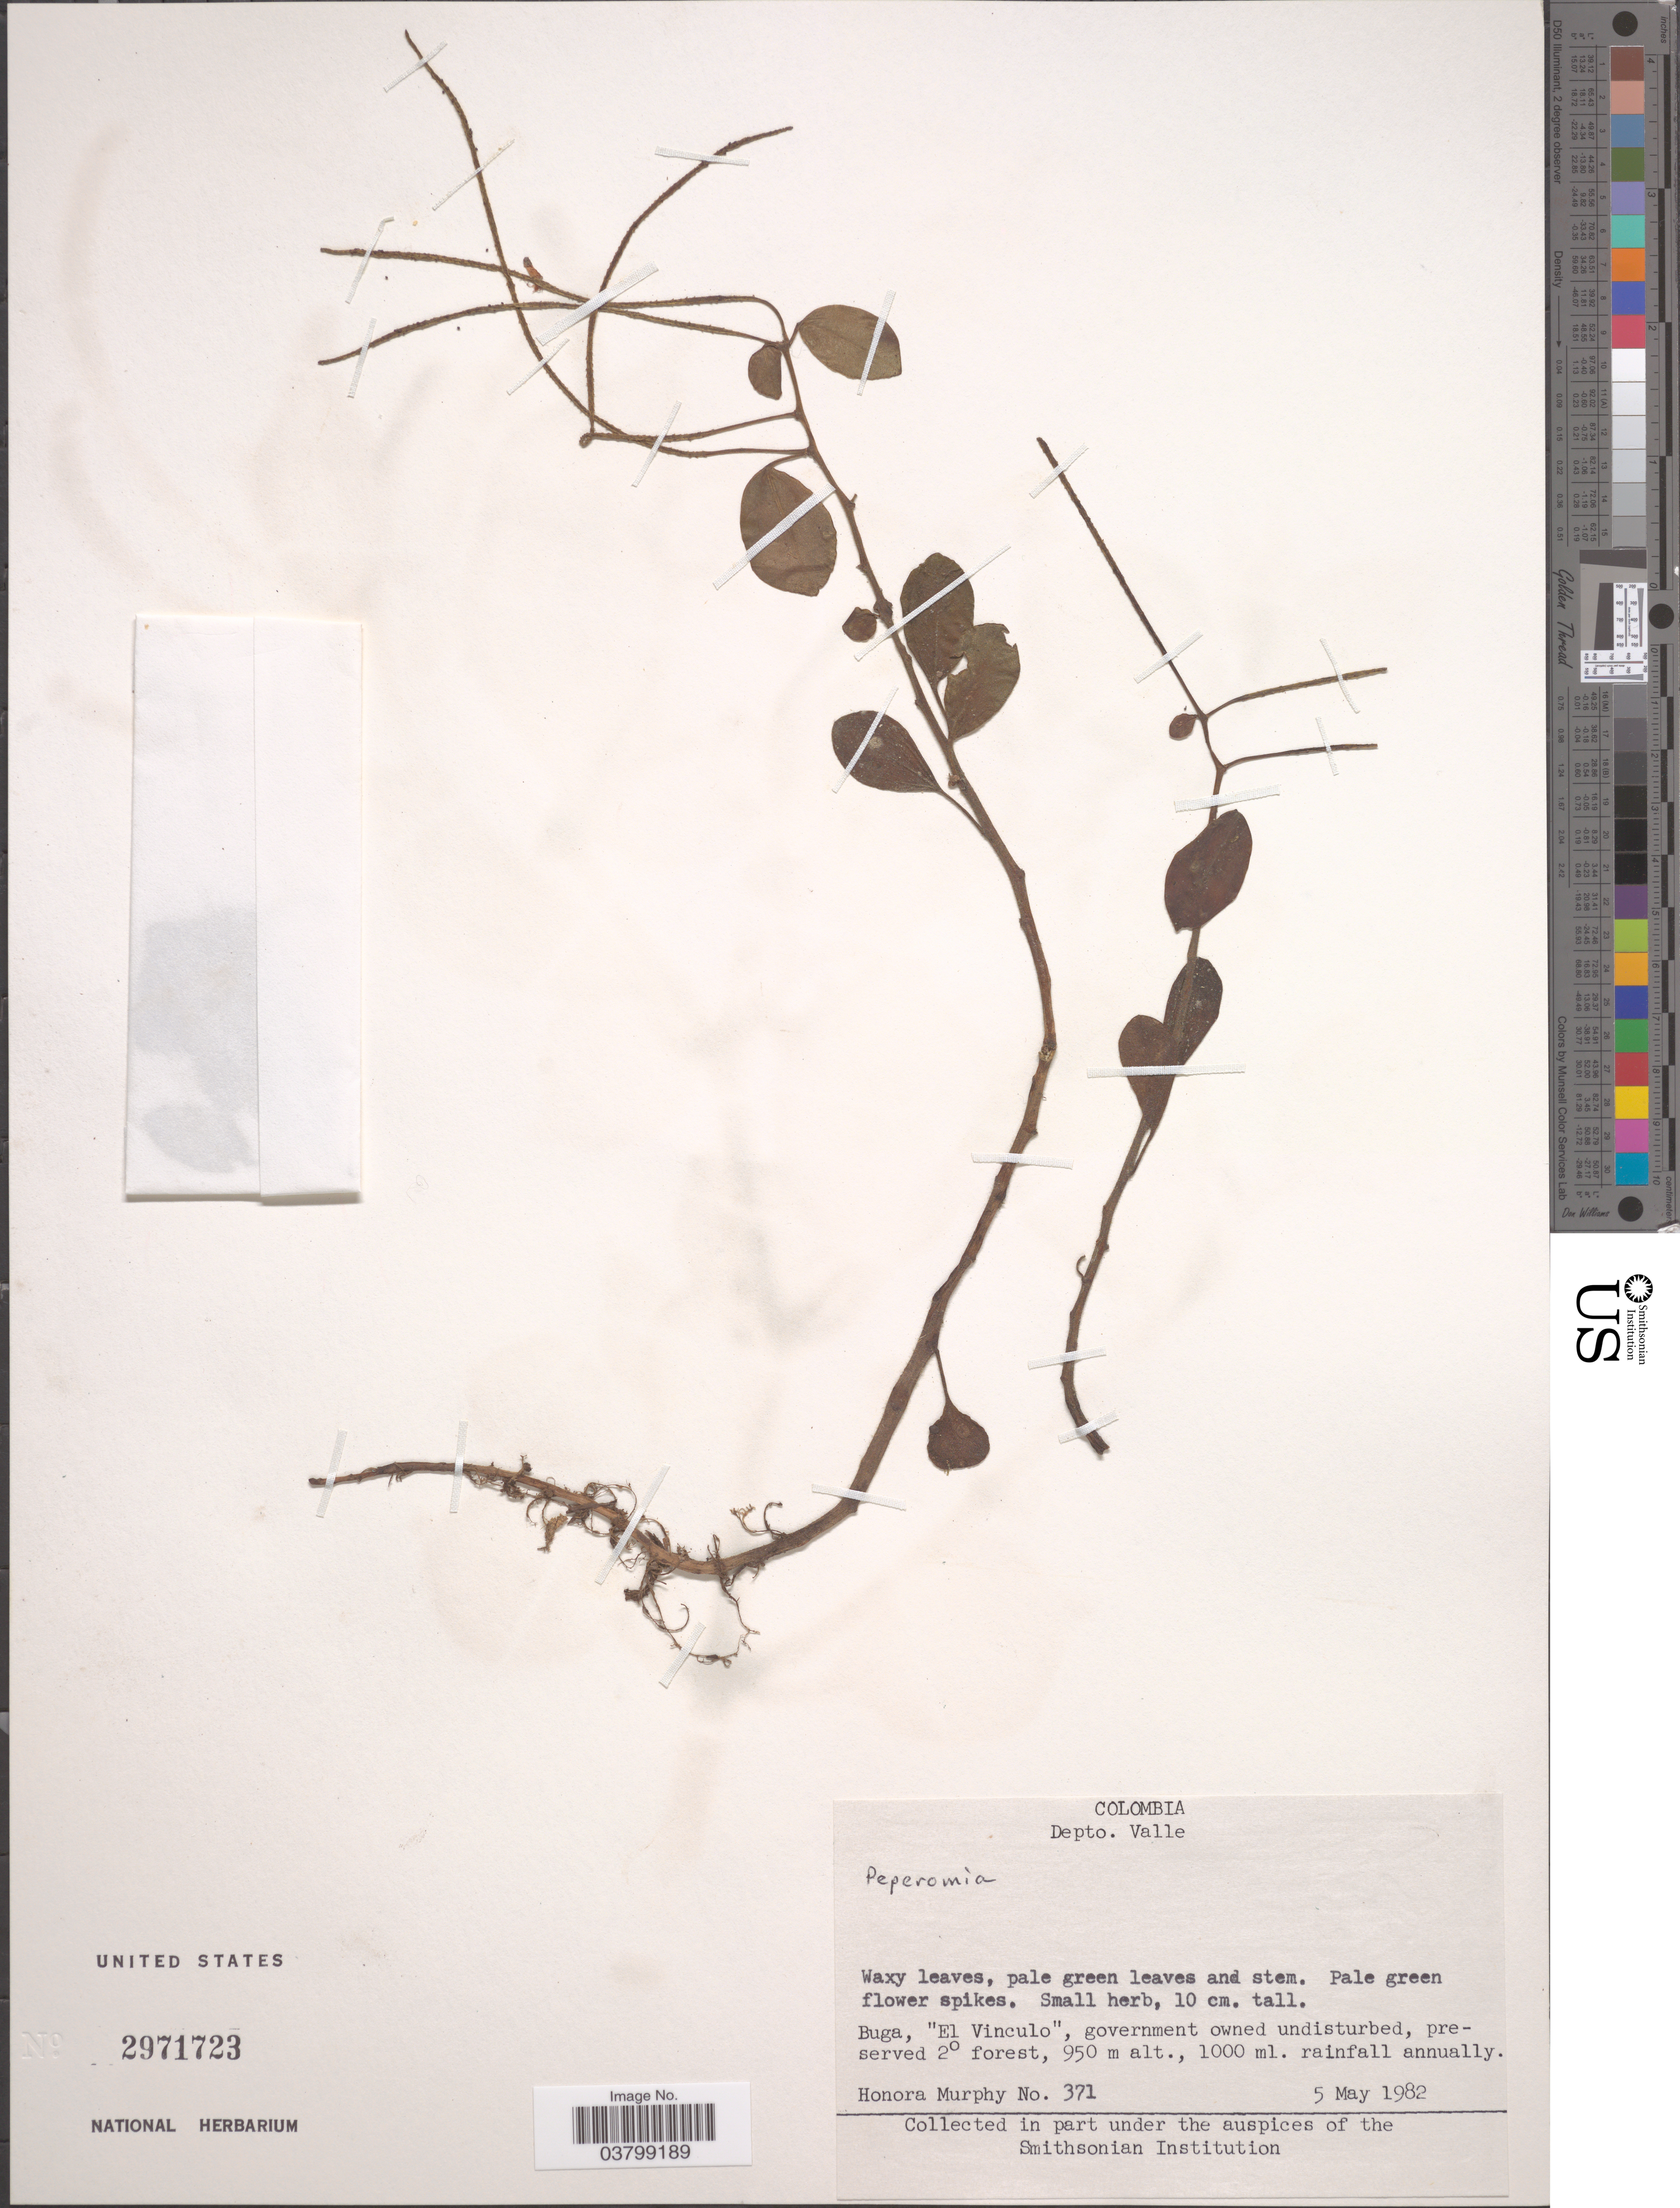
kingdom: Plantae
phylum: Tracheophyta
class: Magnoliopsida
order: Piperales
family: Piperaceae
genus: Peperomia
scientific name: Peperomia zarzalana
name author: Trel. & Yunck.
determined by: Jiménez, José Estaban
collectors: H. Murphy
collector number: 371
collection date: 1982-05-05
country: Colombia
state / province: Valle del Cauca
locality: Depto. Valle. Buga "El Vinculo".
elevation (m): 950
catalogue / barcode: US 2971723